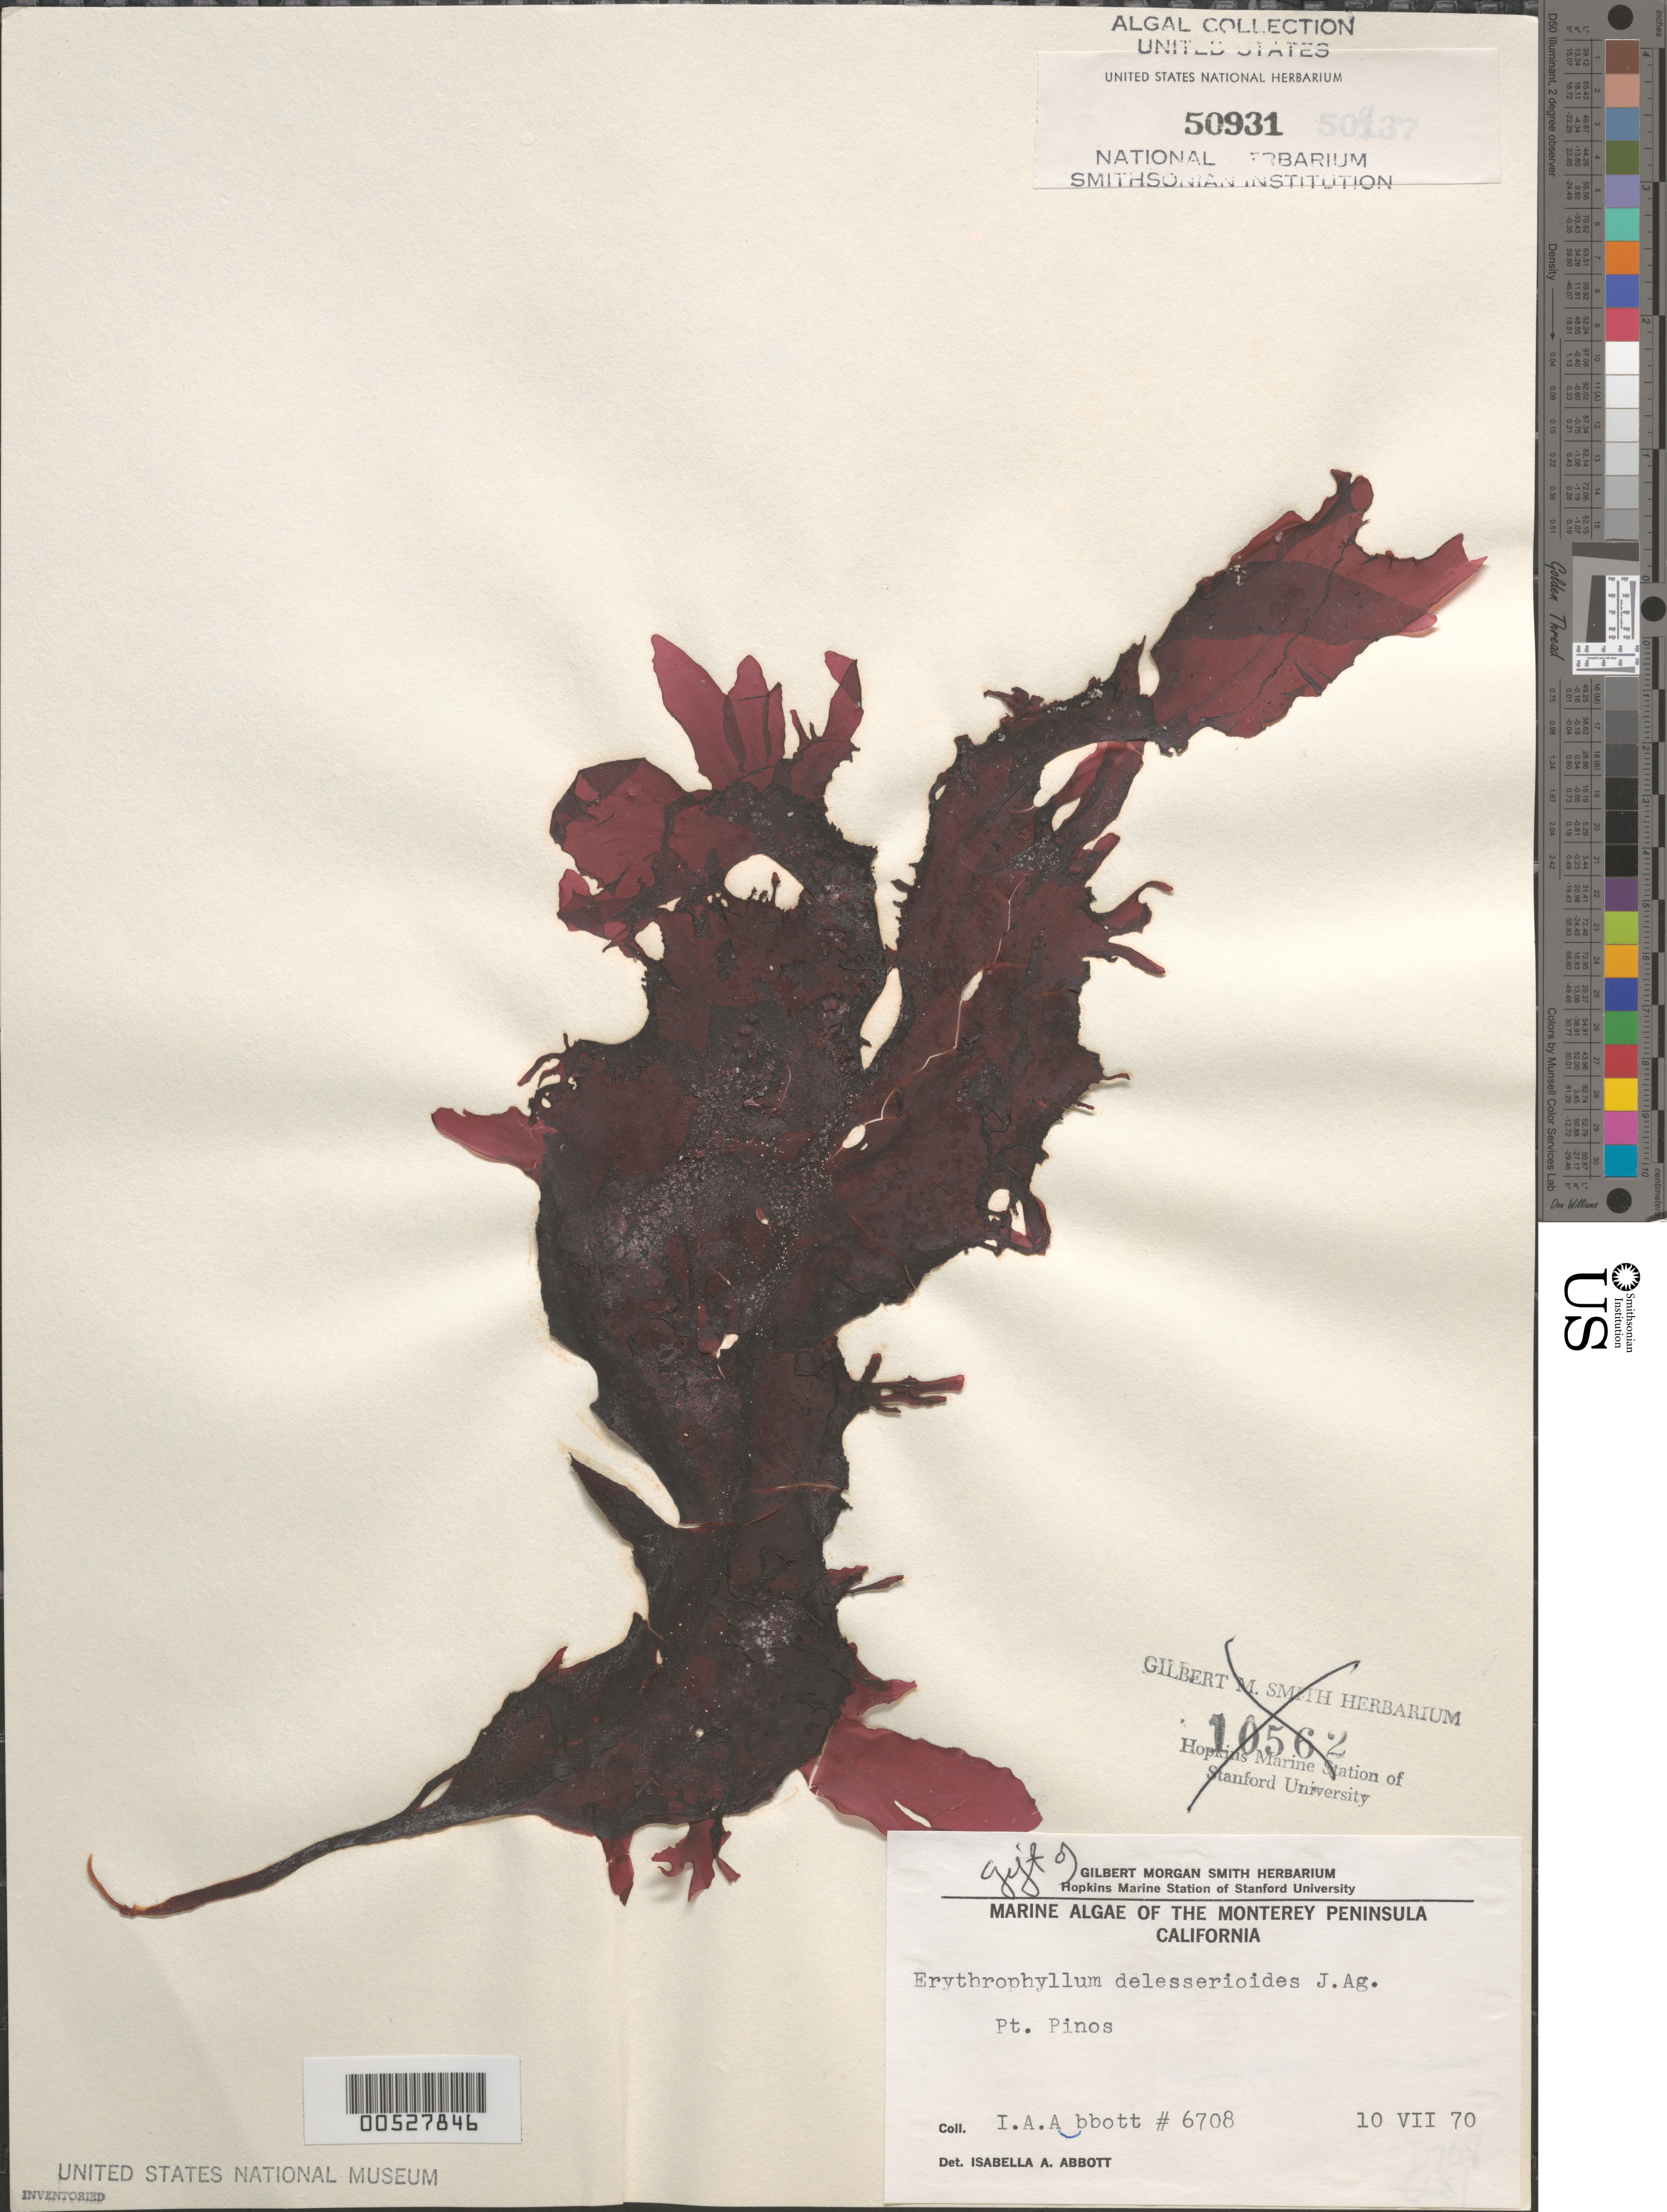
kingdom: Plantae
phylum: Rhodophyta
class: Florideophyceae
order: Gigartinales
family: Kallymeniaceae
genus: Erythrophyllum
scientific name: Erythrophyllum delesserioides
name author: J. Agardh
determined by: Abbott, Isabella A.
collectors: I. A. Abbott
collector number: IAA 6708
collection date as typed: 10 Jul 1970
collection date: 1970-07-10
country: United States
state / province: California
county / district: Monterey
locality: Point Pinos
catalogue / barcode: US 50931